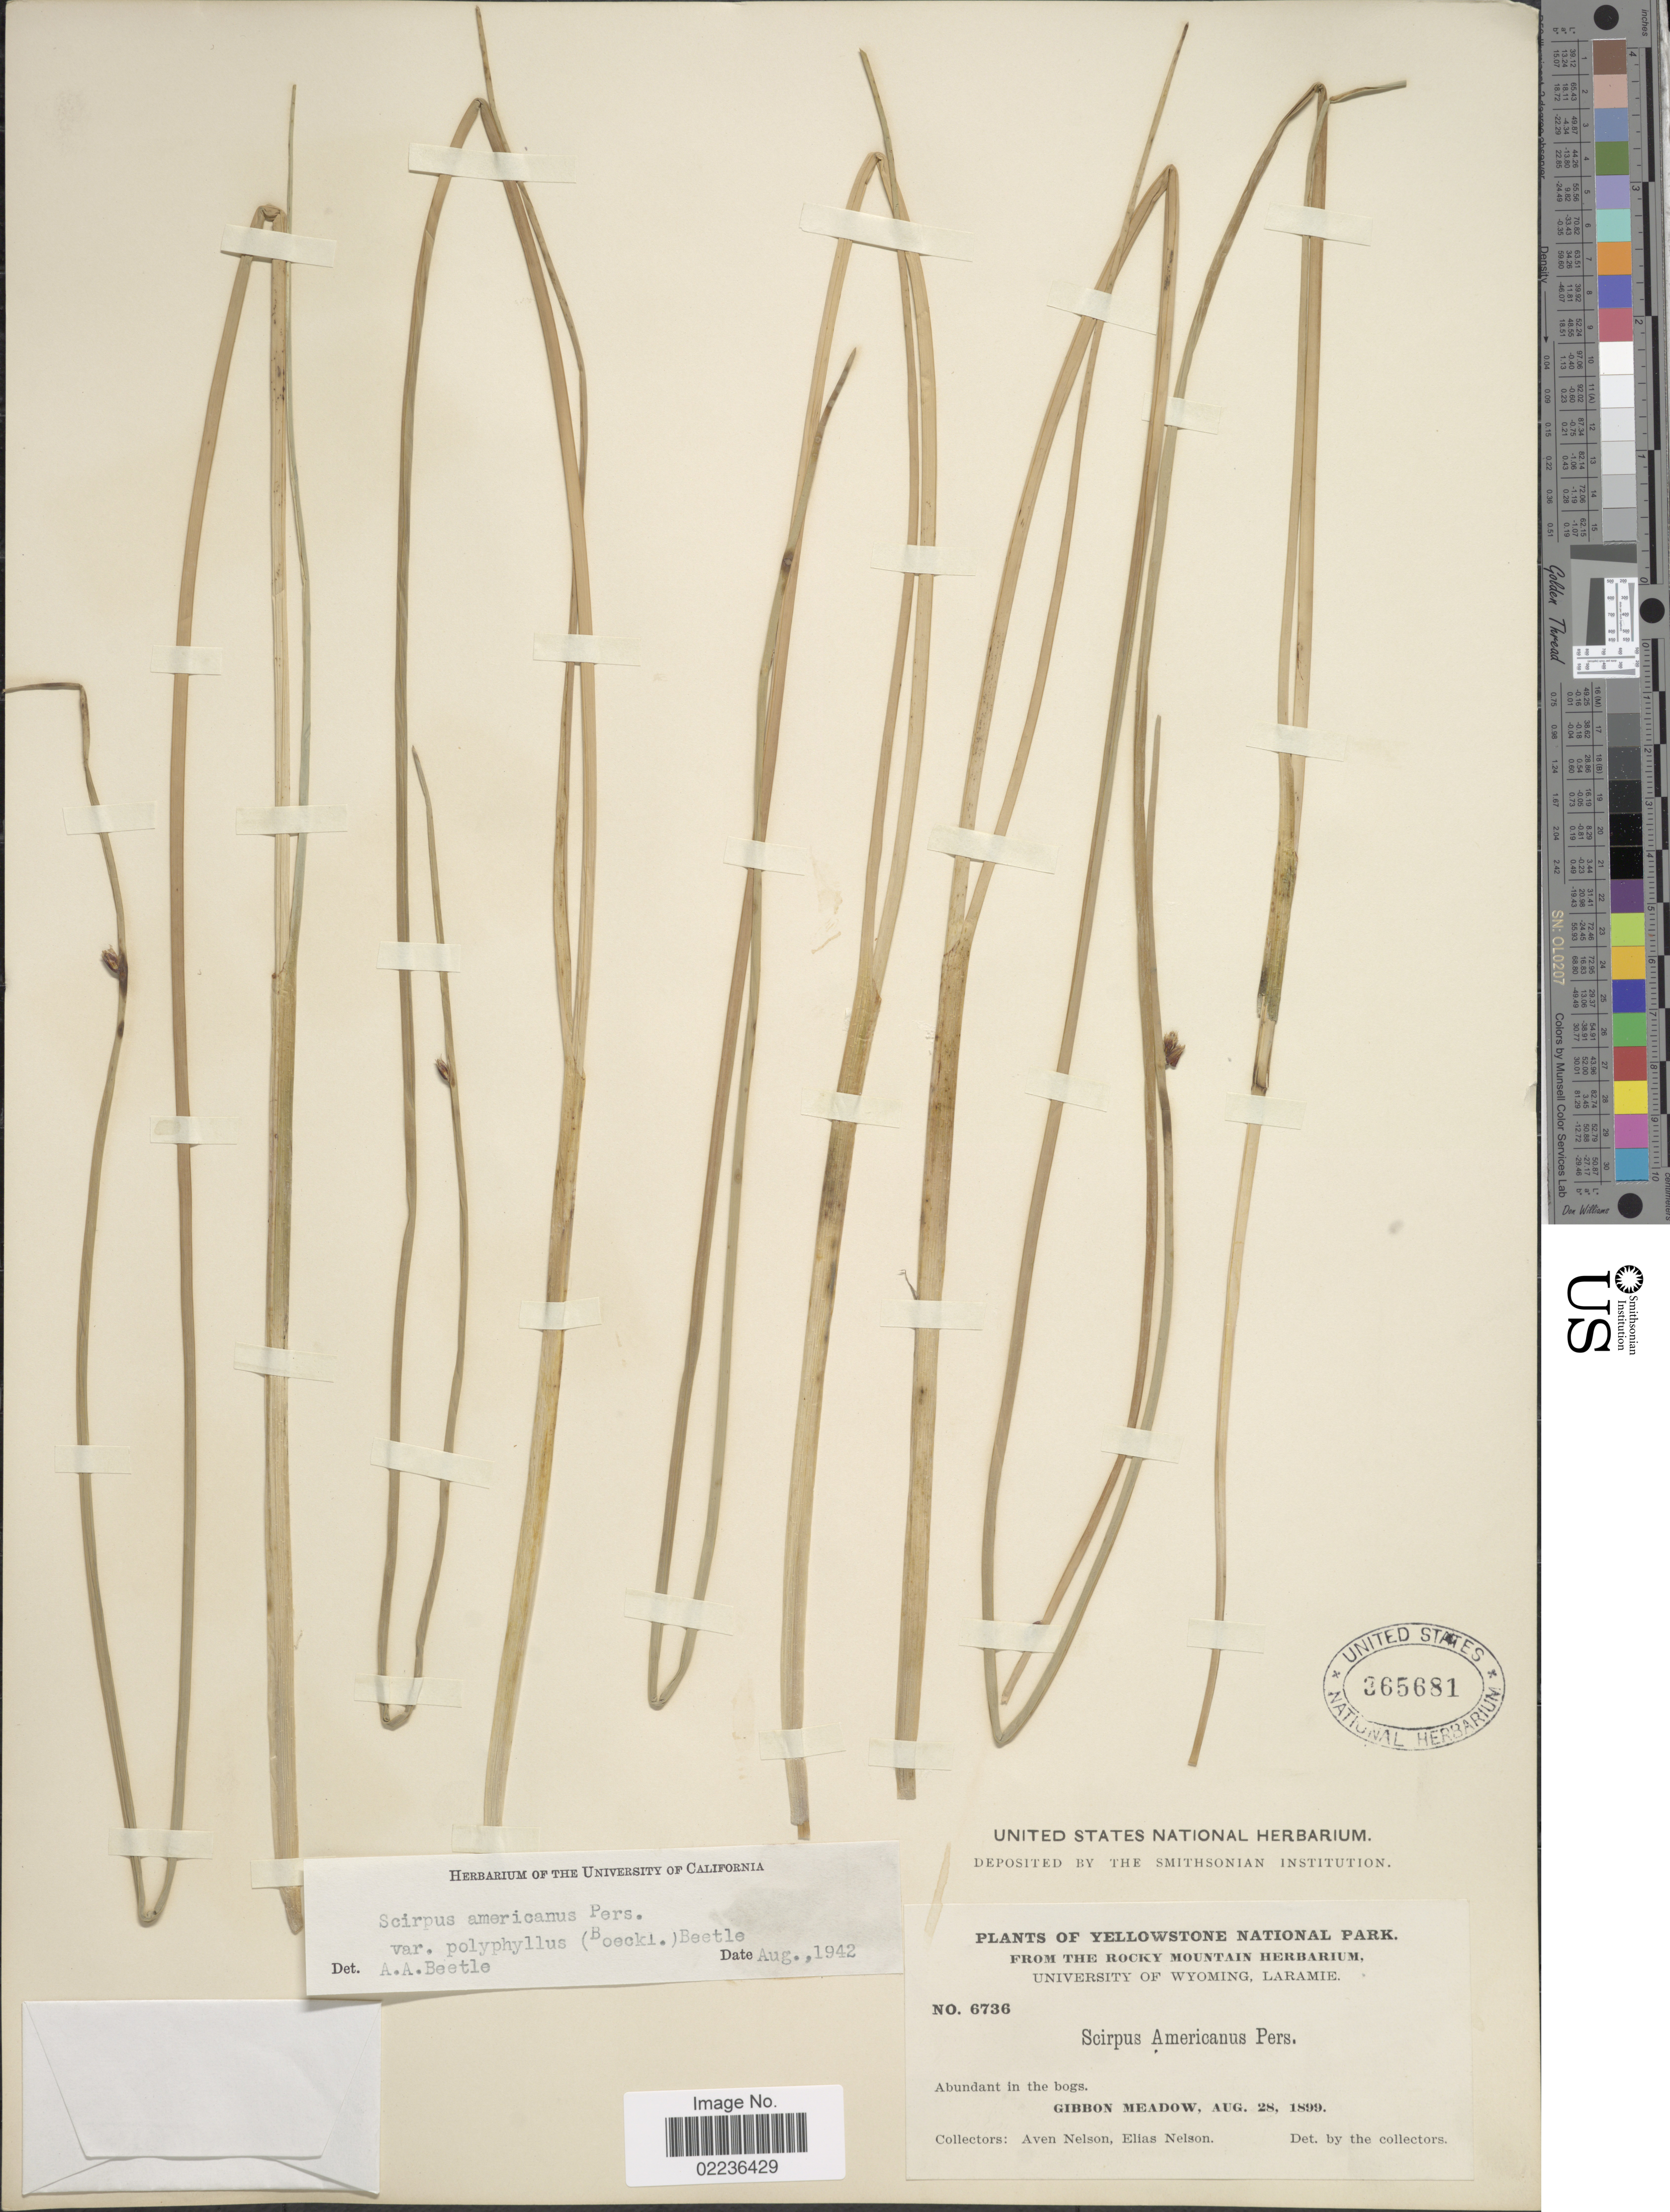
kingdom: Plantae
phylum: Tracheophyta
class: Liliopsida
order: Poales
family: Cyperaceae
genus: Schoenoplectus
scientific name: Schoenoplectus pungens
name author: (Vahl) Palla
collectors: A. Nelson & E. Nelson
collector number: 6736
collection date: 1899-08-28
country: United States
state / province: Wyoming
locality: Yellowstone National Park, abundant in the bogs, Gibbon Meadow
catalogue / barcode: US 365681